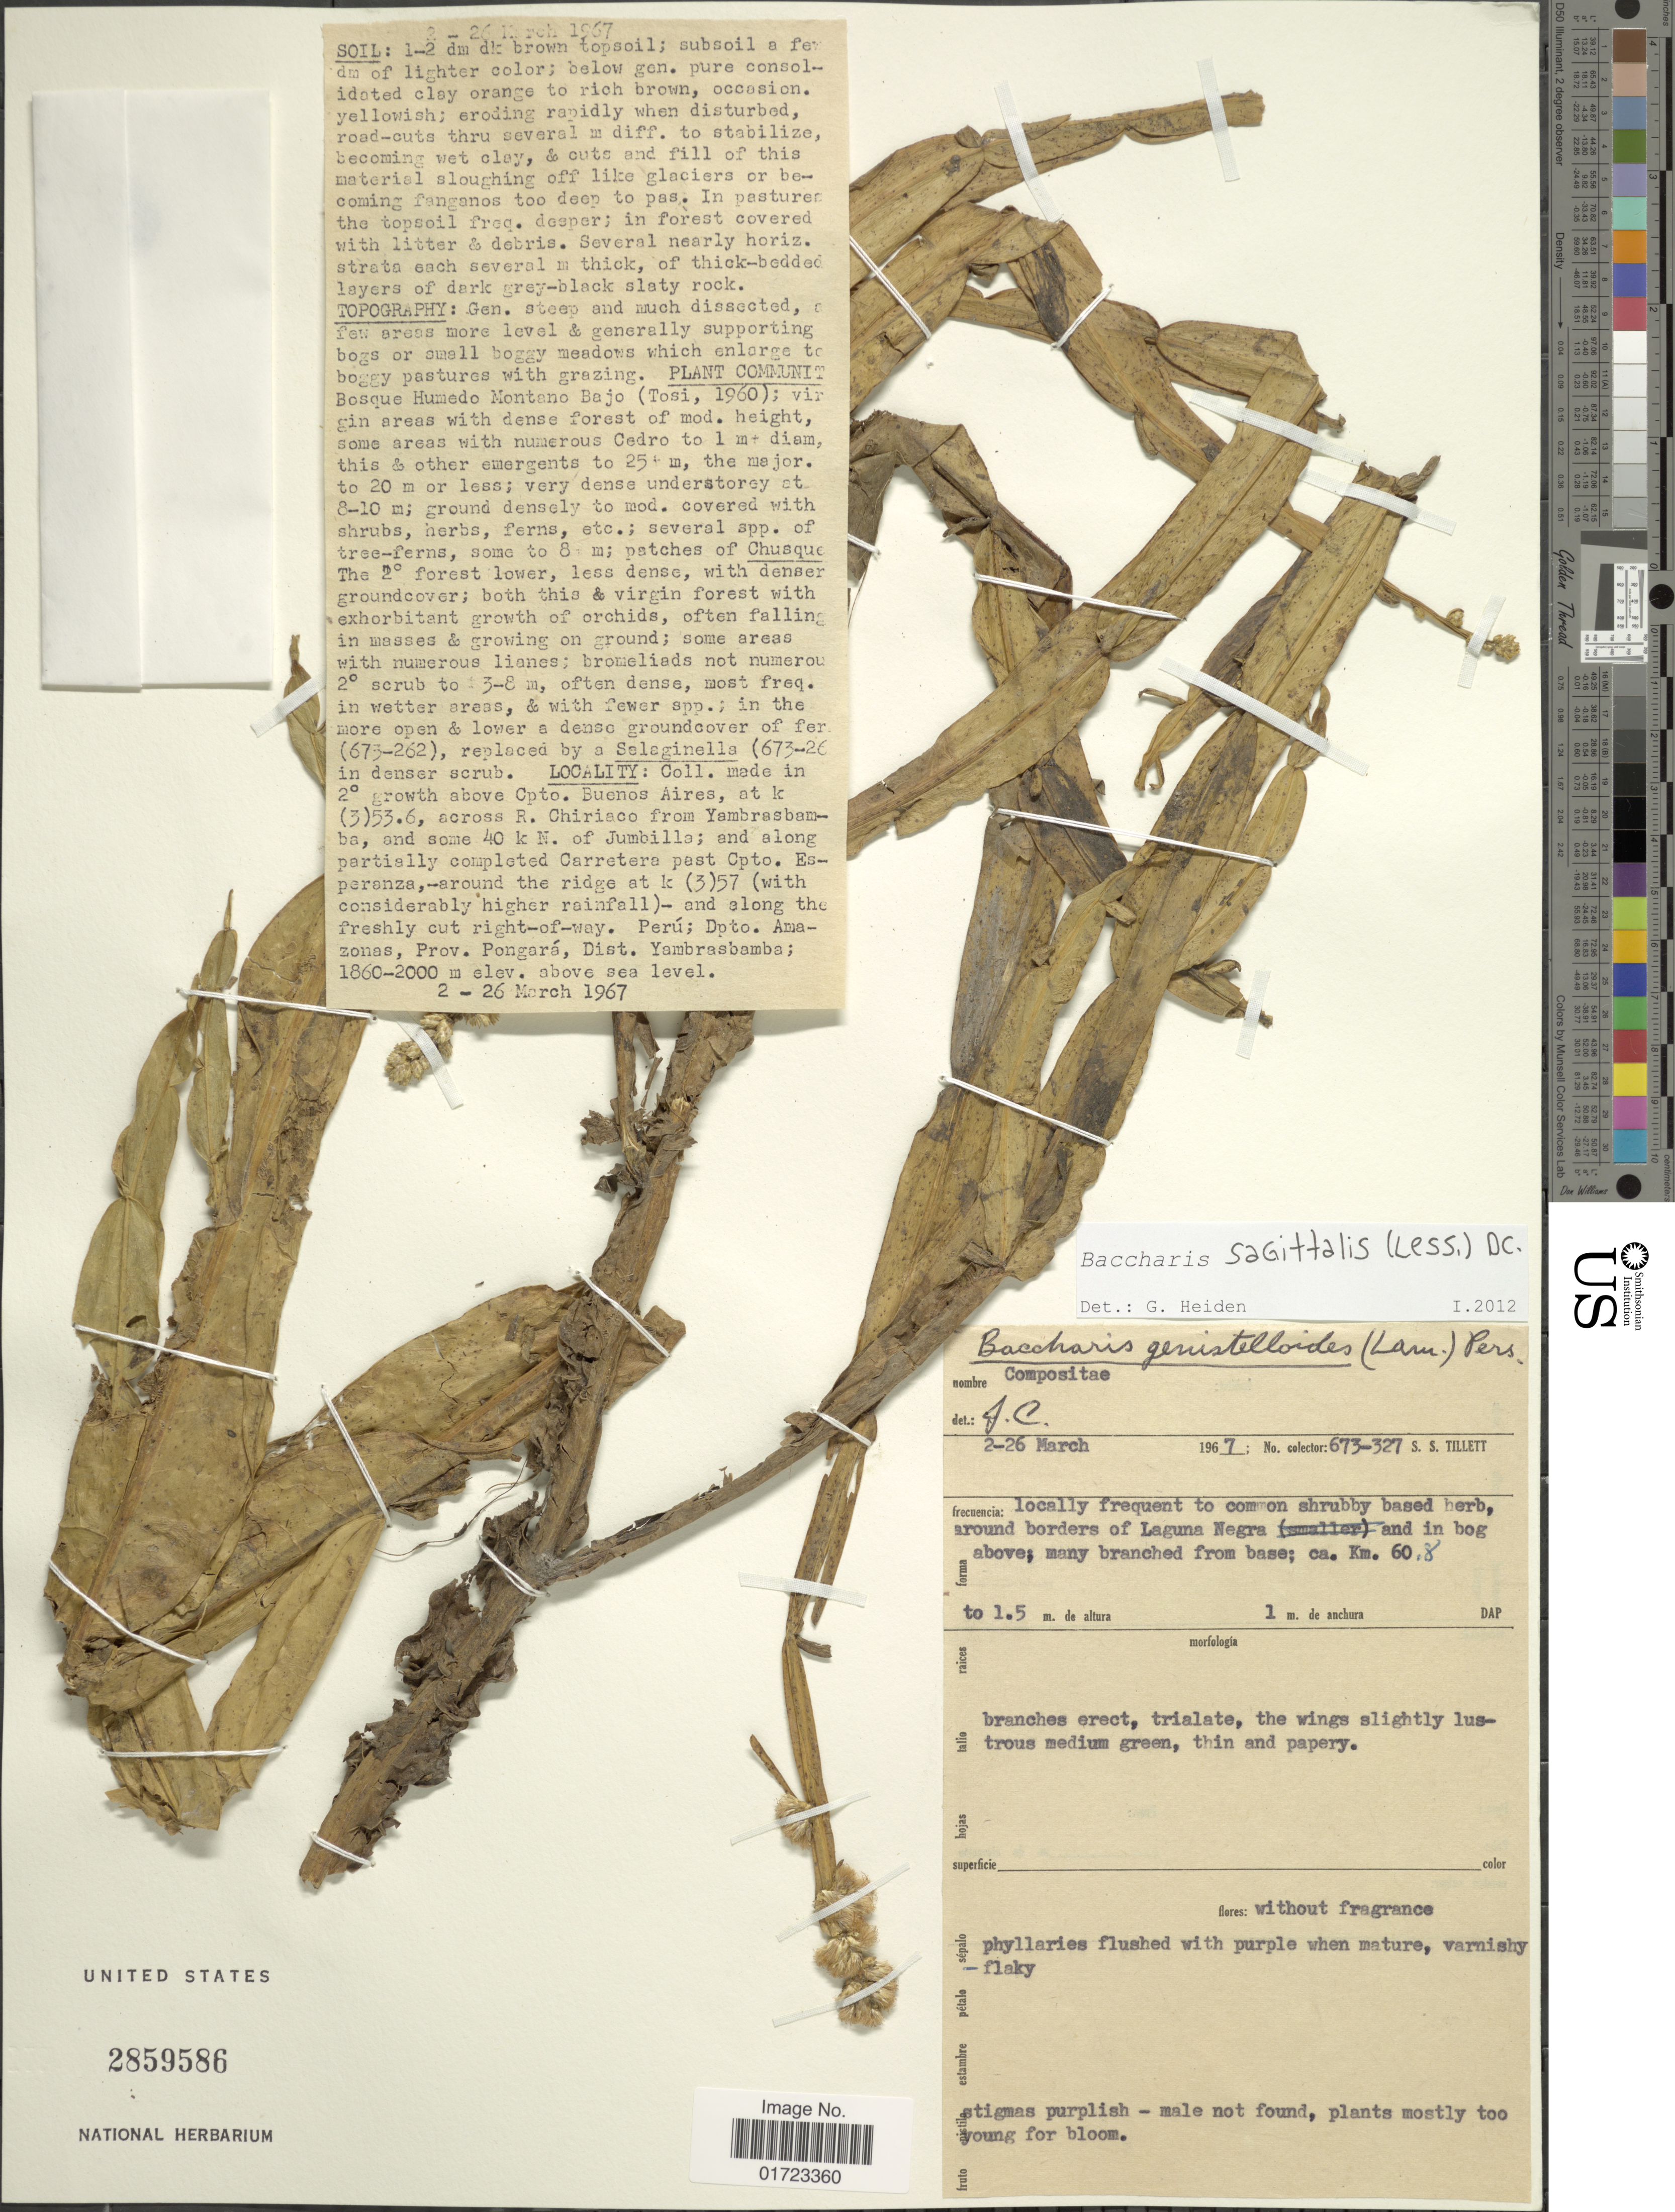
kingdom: Plantae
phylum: Tracheophyta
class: Magnoliopsida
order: Asterales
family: Asteraceae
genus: Baccharis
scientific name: Baccharis sagittalis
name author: (Less.) DC.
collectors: S. S. Tillett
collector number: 673-327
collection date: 1967-03-02/1967-03-26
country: Peru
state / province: Amazonas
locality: Around borders of Laguna Negra and in bog above, ca. 60.8.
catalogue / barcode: US 2859586